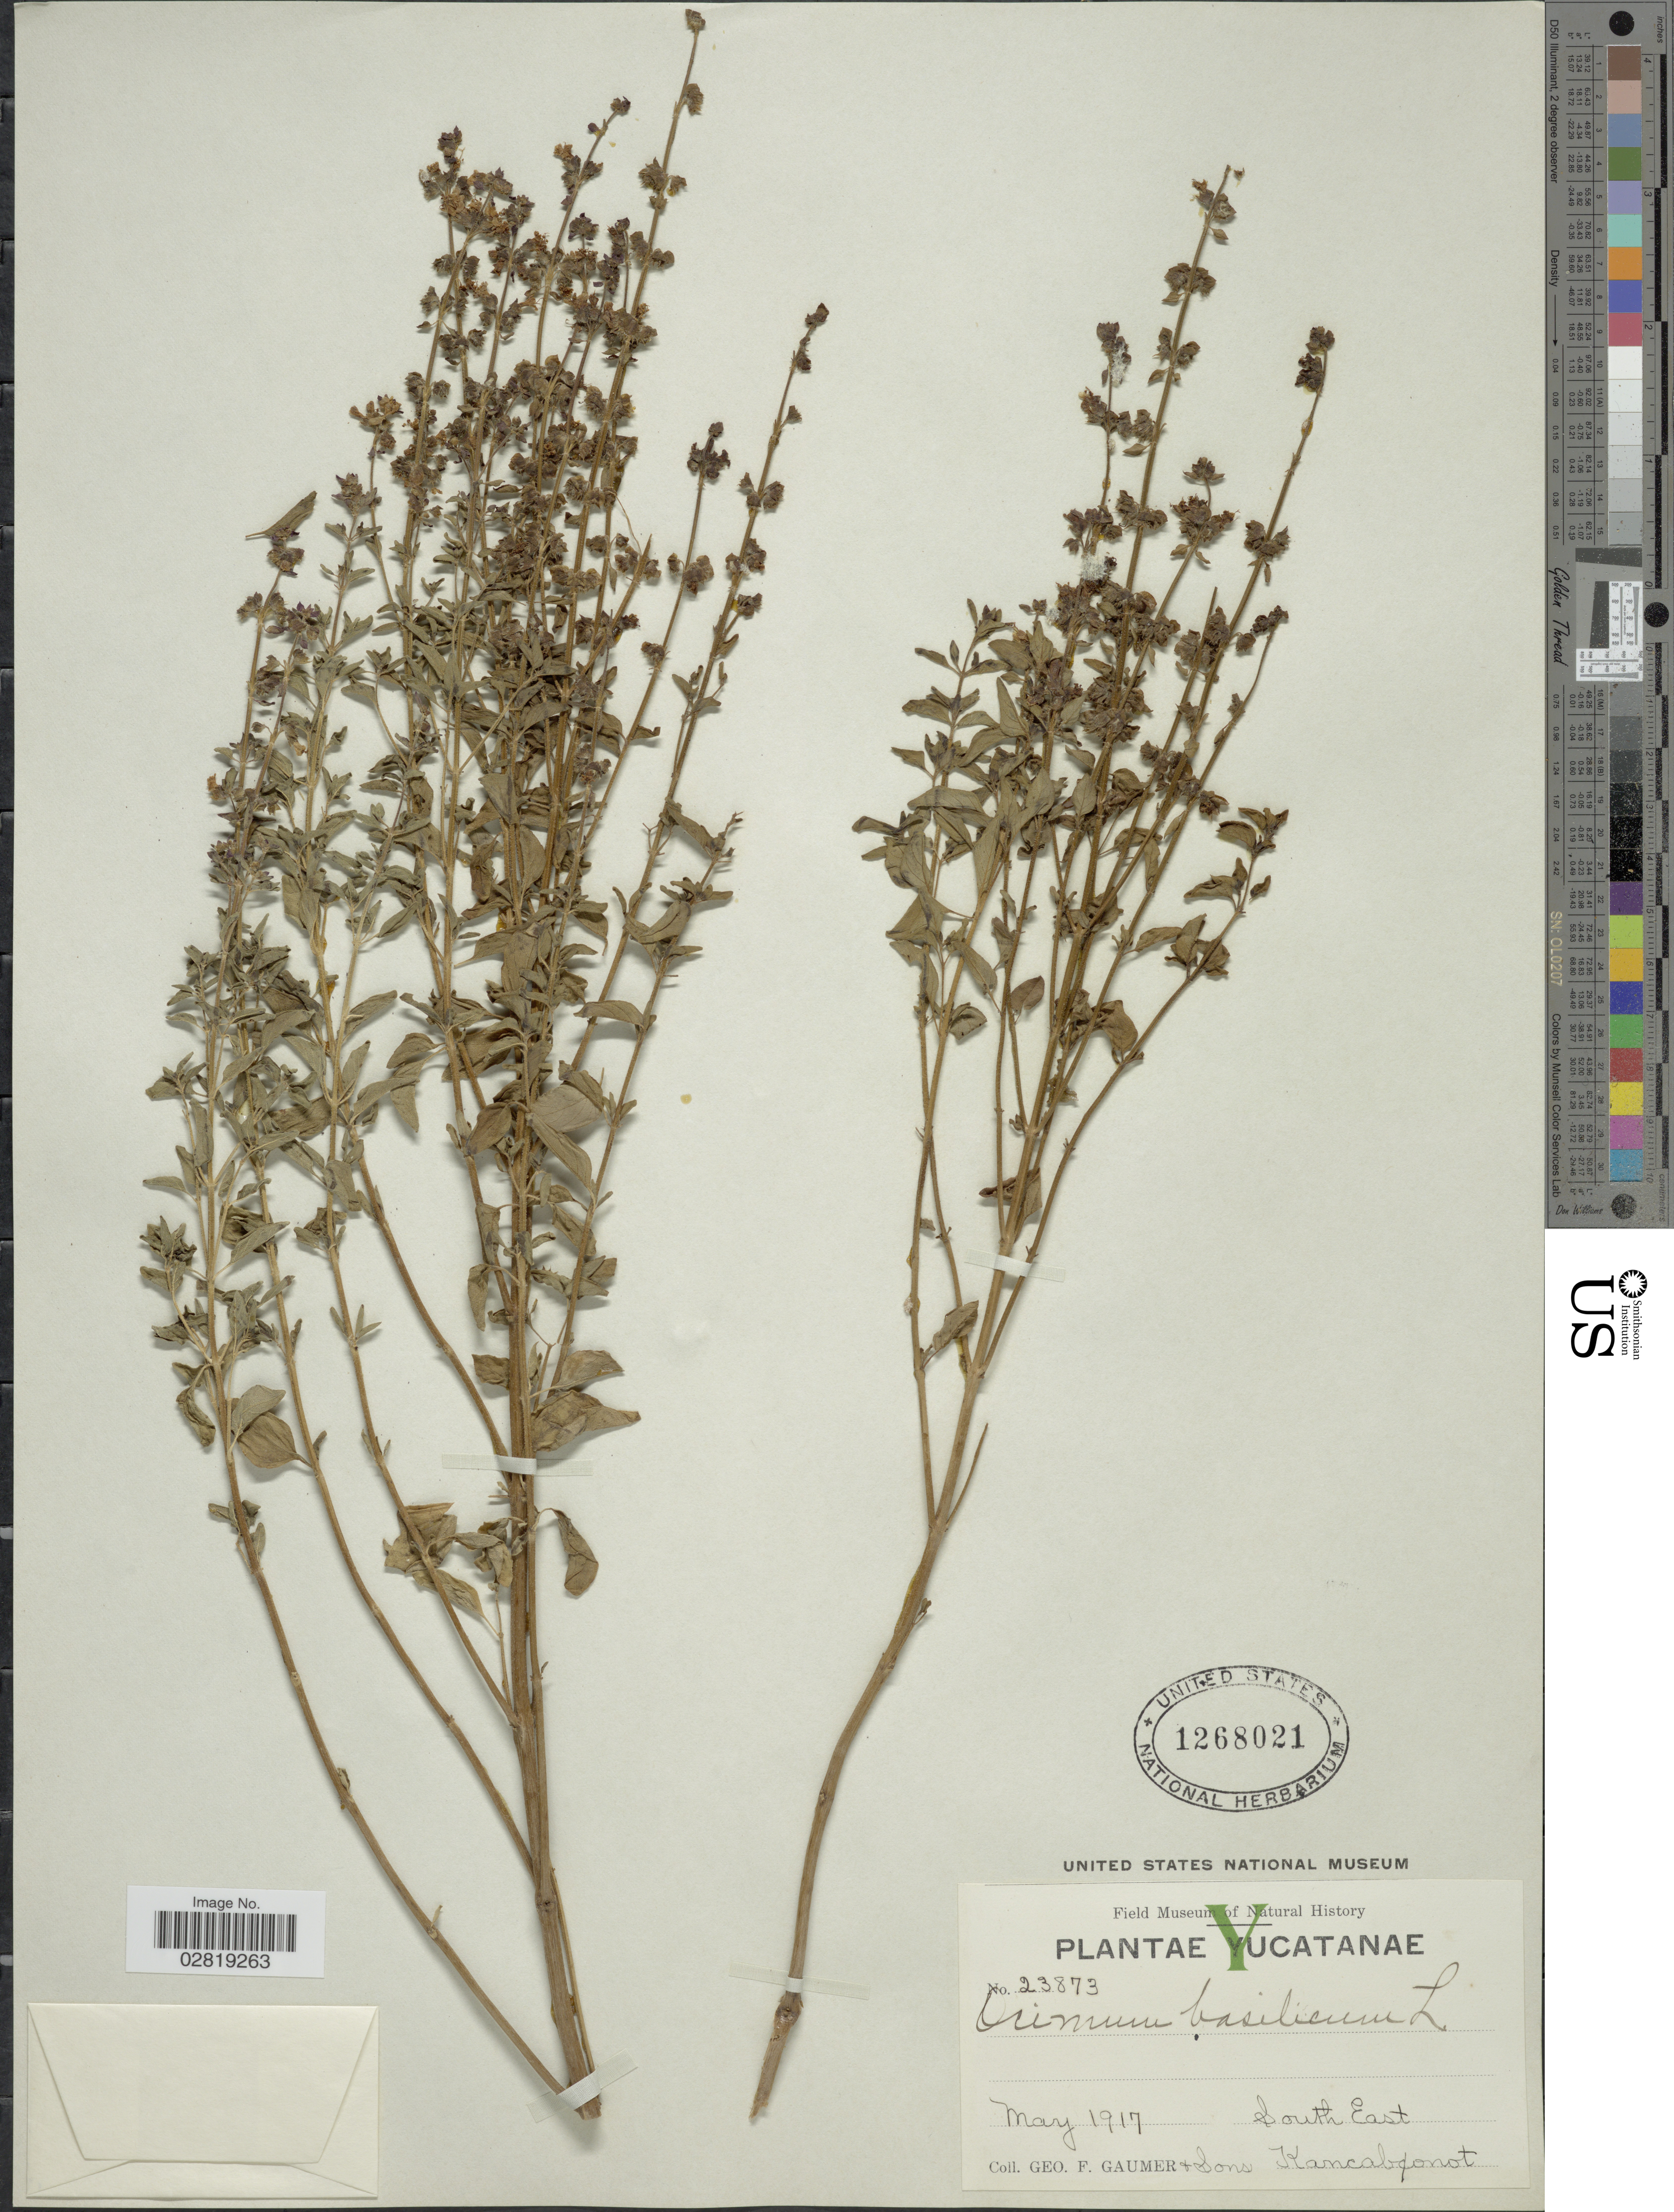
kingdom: Plantae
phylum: Tracheophyta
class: Magnoliopsida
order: Lamiales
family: Lamiaceae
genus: Ocimum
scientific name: Ocimum basilicum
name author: L.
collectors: G. F. Gaumer & et al.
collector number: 23873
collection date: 1917-05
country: Mexico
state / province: Yucatán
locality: South East Kancabponot [interpreted].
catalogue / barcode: US 1268021